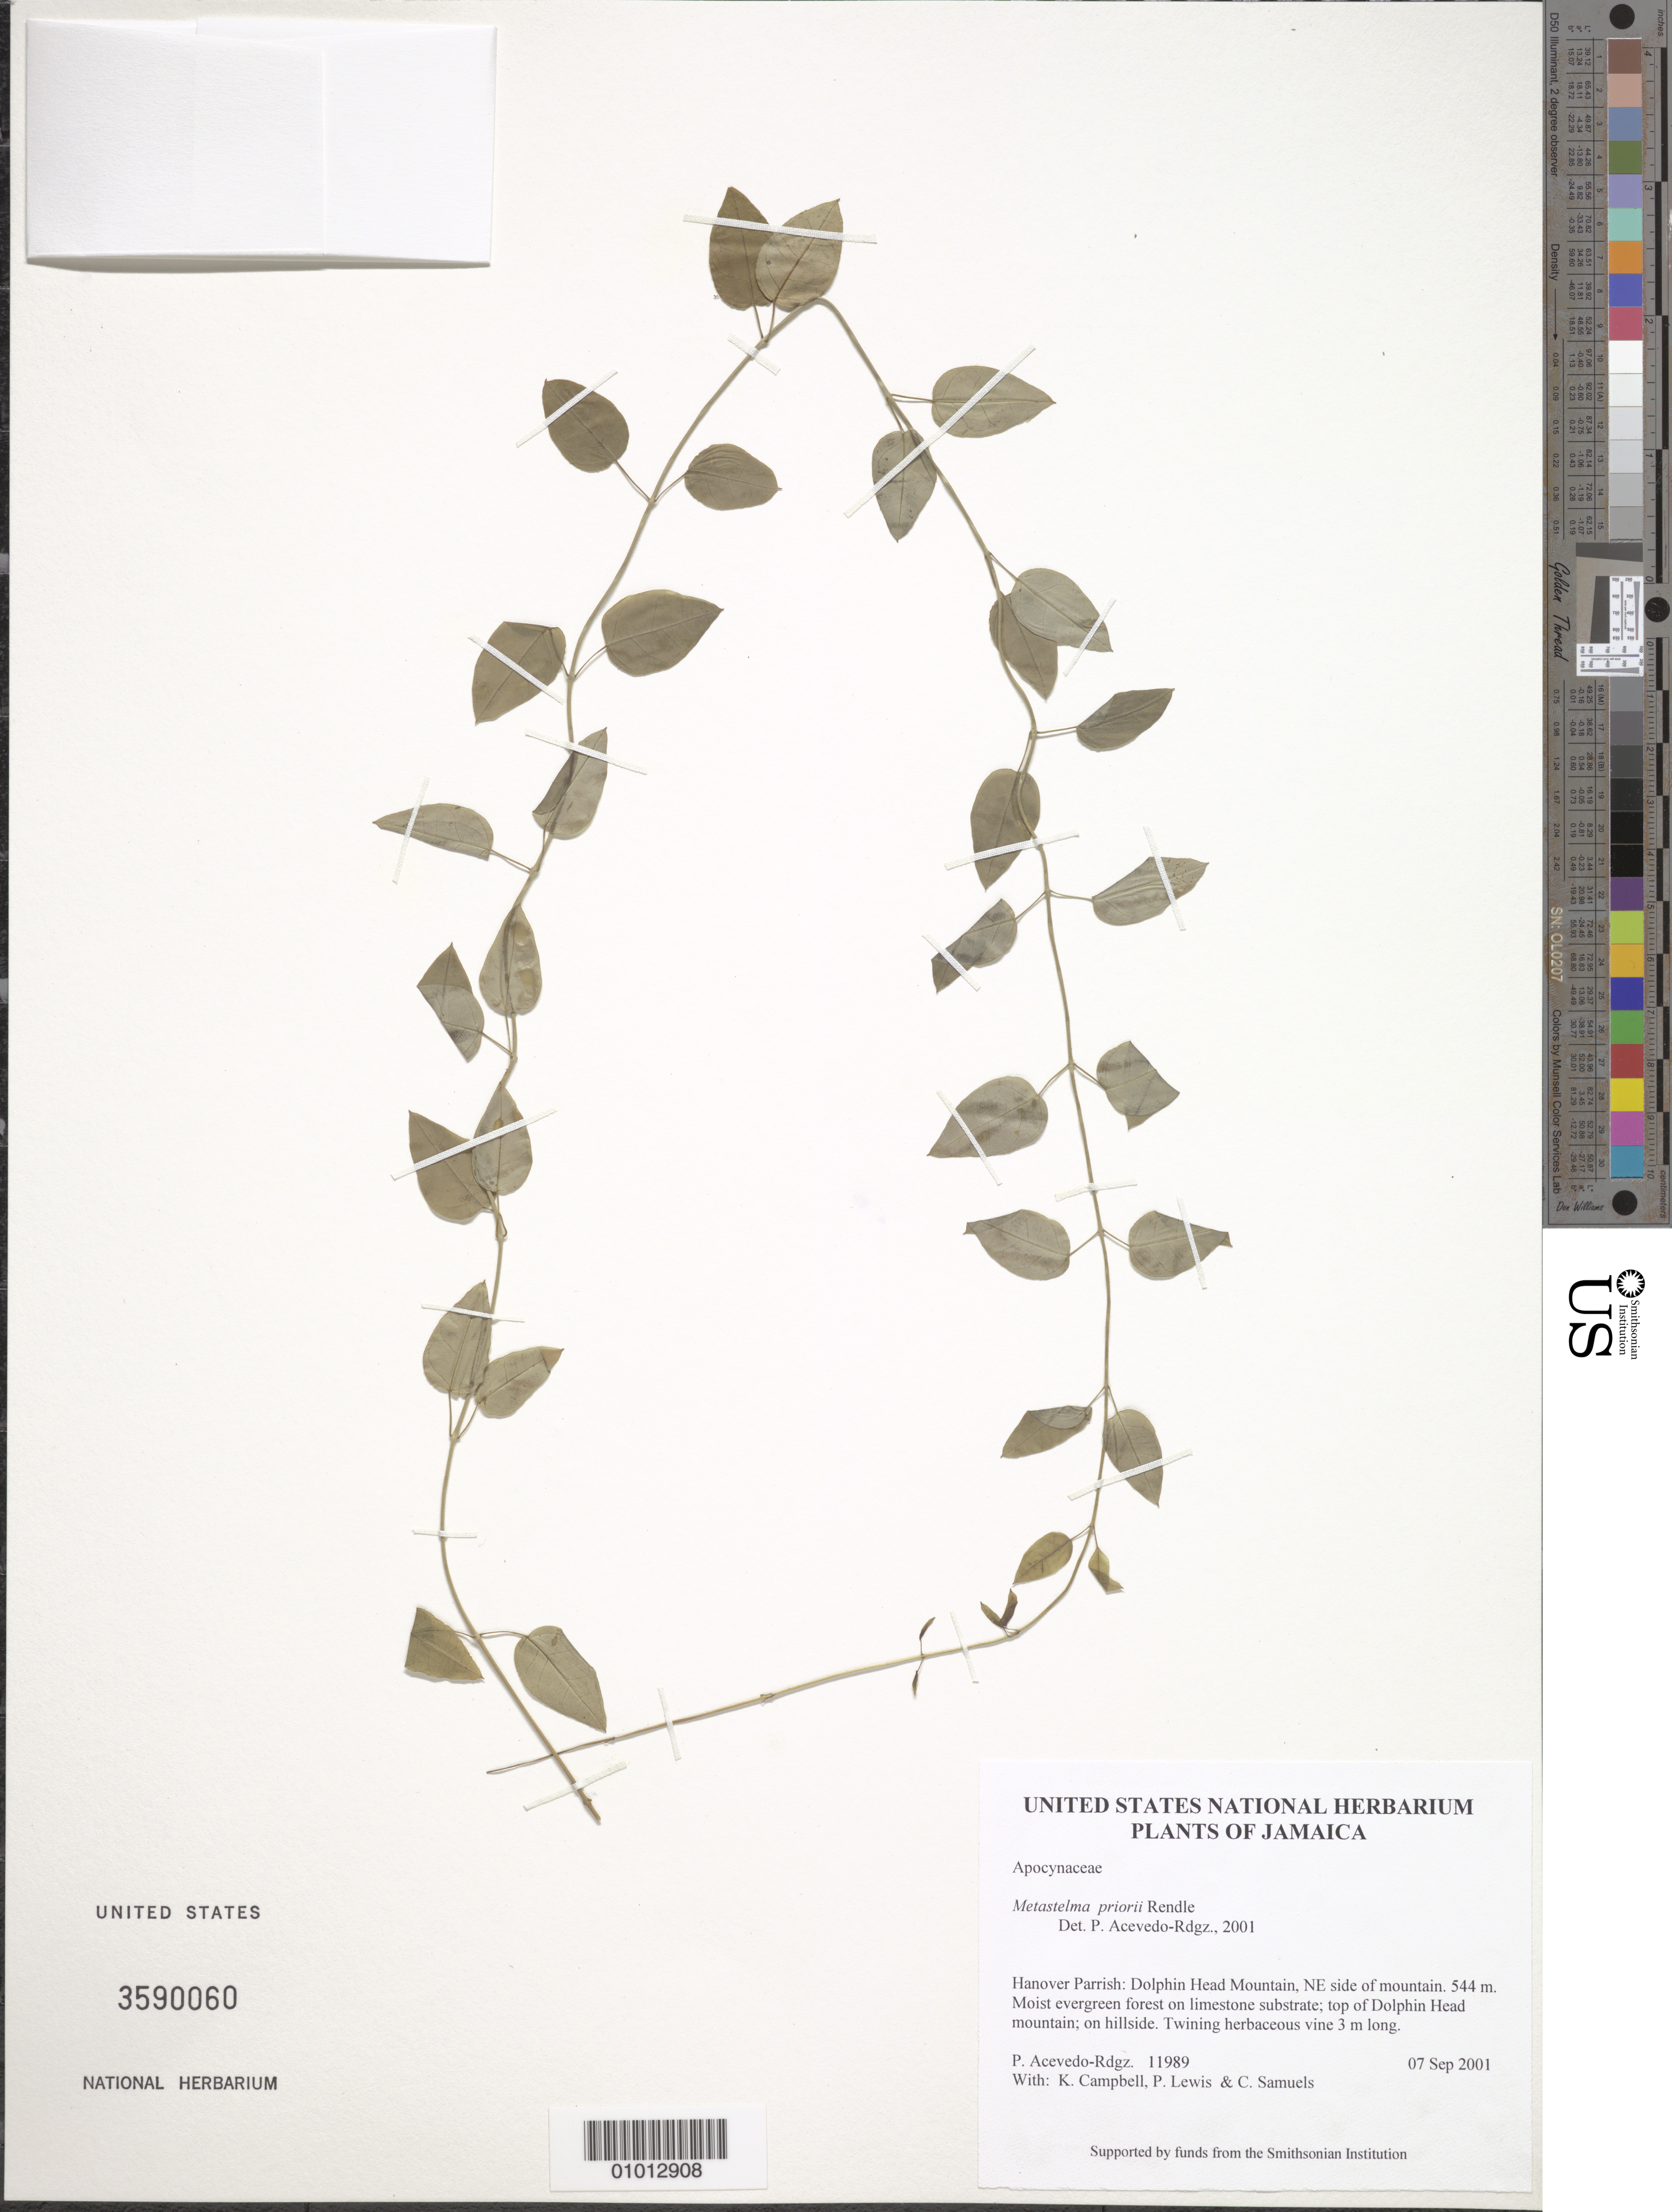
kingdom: Plantae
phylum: Tracheophyta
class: Magnoliopsida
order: Gentianales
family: Apocynaceae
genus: Metastelma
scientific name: Metastelma priorii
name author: Rendle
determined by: Acevedo-Rodríguez, P., (BOT), Smithsonian Institution - National Museum of Natural History (UNITED STATES)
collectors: P. Acevedo-Rodr., K. Campbell, P. Lewis & C. Samuels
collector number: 11989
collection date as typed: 07 Sep 2001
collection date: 2001-09-07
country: Jamaica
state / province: Hanover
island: Jamaica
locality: Hanover Parrish: Dolphin Head Mountain, NE side of mountain.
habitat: Moist evergreen forest on limestone substrate; top of Dolphin Head mountain; on hillside.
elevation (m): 544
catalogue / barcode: US 3590060